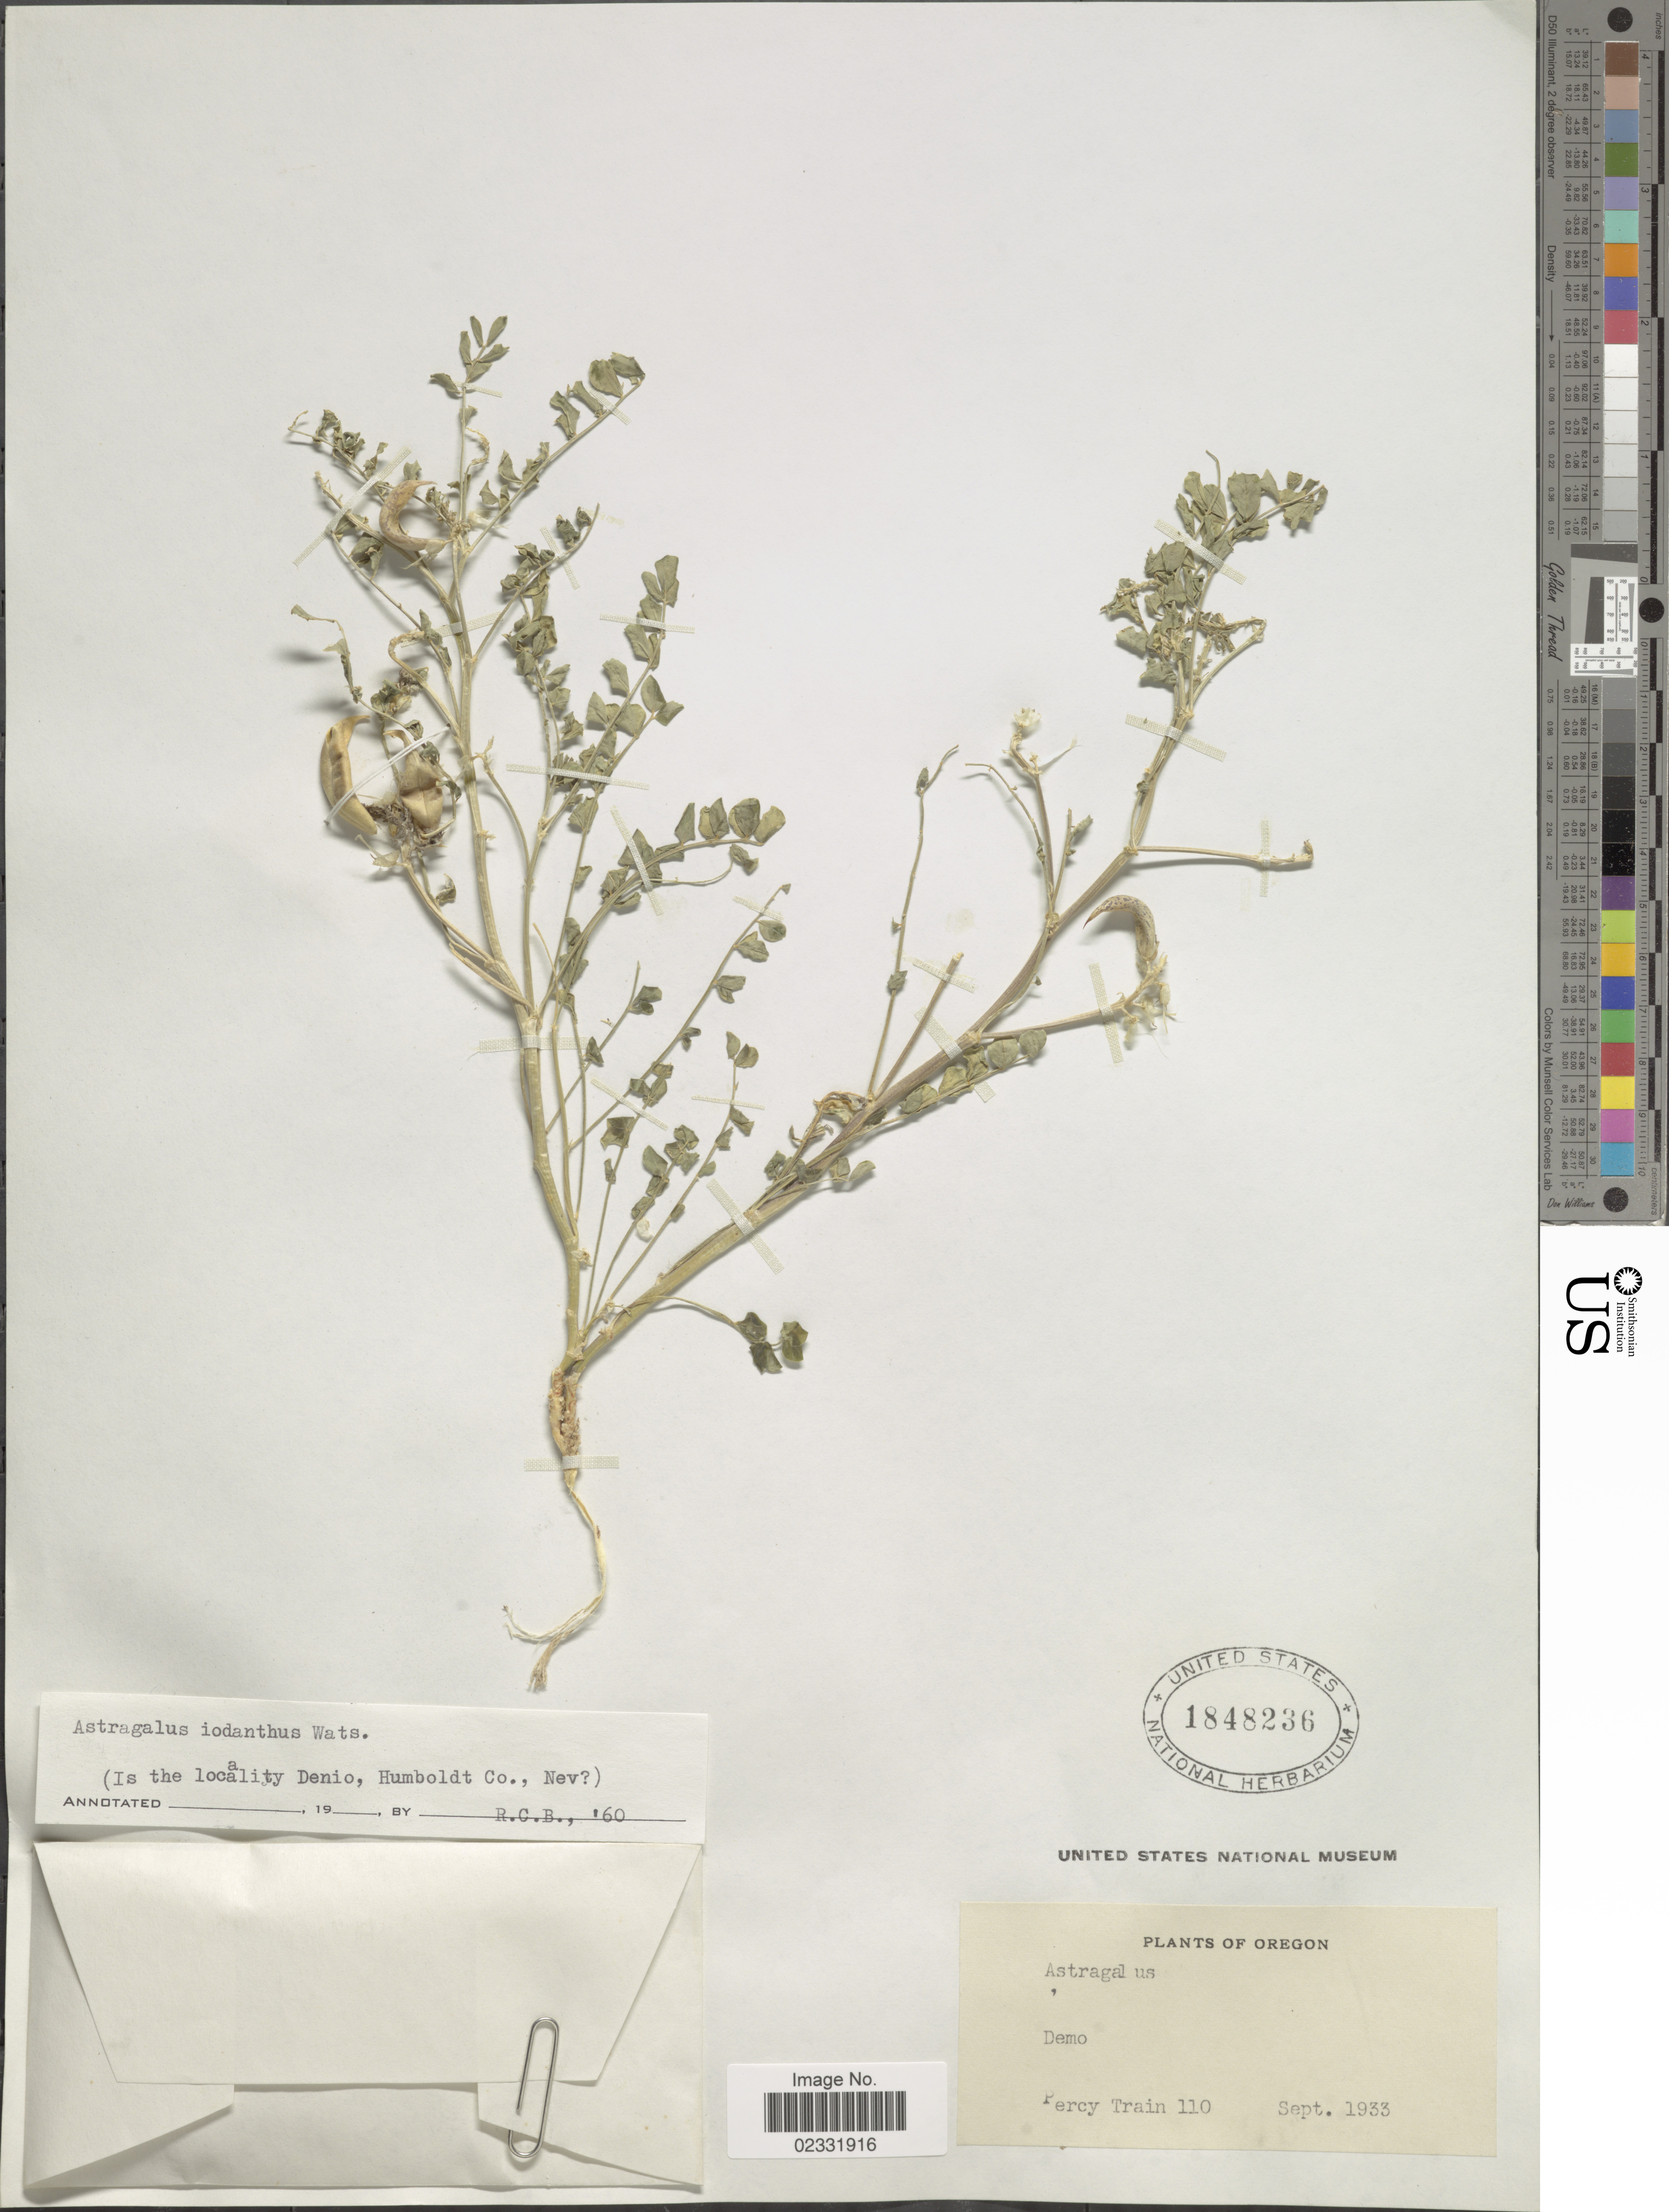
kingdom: Plantae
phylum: Tracheophyta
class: Magnoliopsida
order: Fabales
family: Fabaceae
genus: Astragalus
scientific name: Astragalus iodanthus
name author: S. Watson in C. King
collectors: P. Train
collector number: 110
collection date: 1933-09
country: United States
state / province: Oregon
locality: Demo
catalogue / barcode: US 1848236